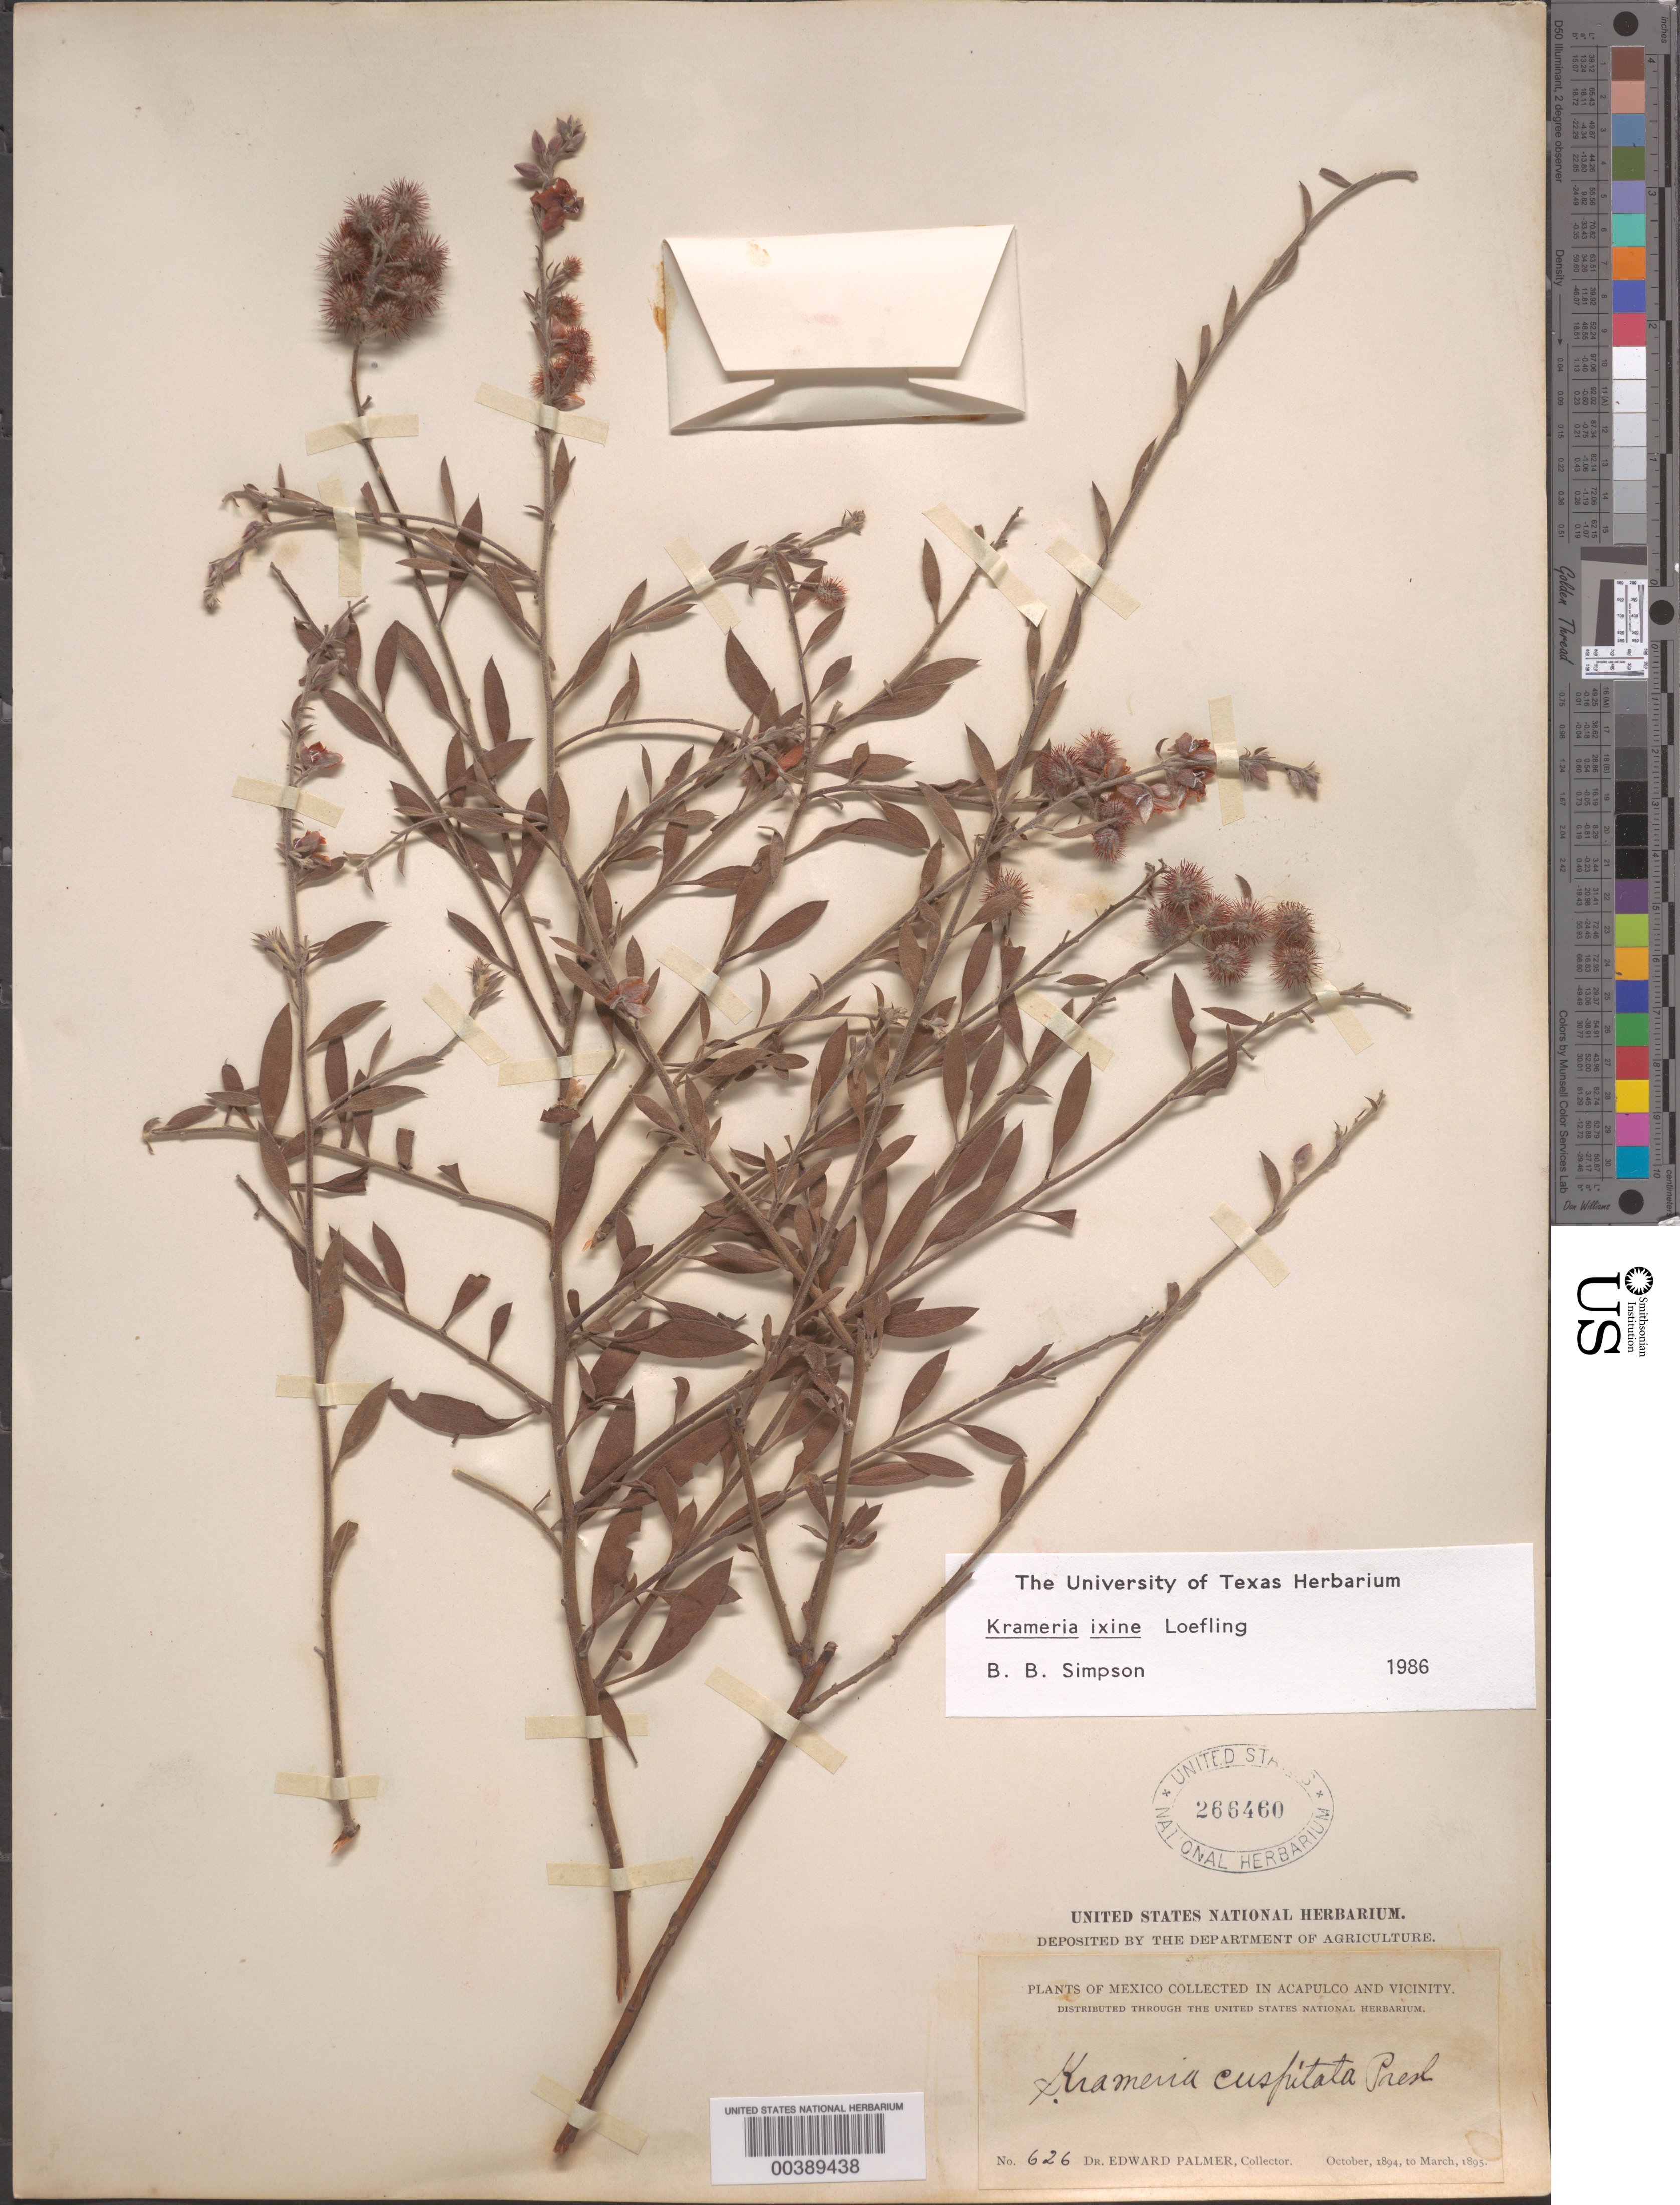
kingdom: Plantae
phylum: Tracheophyta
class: Magnoliopsida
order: Zygophyllales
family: Krameriaceae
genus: Krameria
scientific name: Krameria ixine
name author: L.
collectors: E. Palmer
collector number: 626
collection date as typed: Oct 1895 to -- Mar 1895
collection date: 1895-03/1895-10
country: Mexico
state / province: Guerrero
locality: Acapulco and vicinity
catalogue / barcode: US 226460